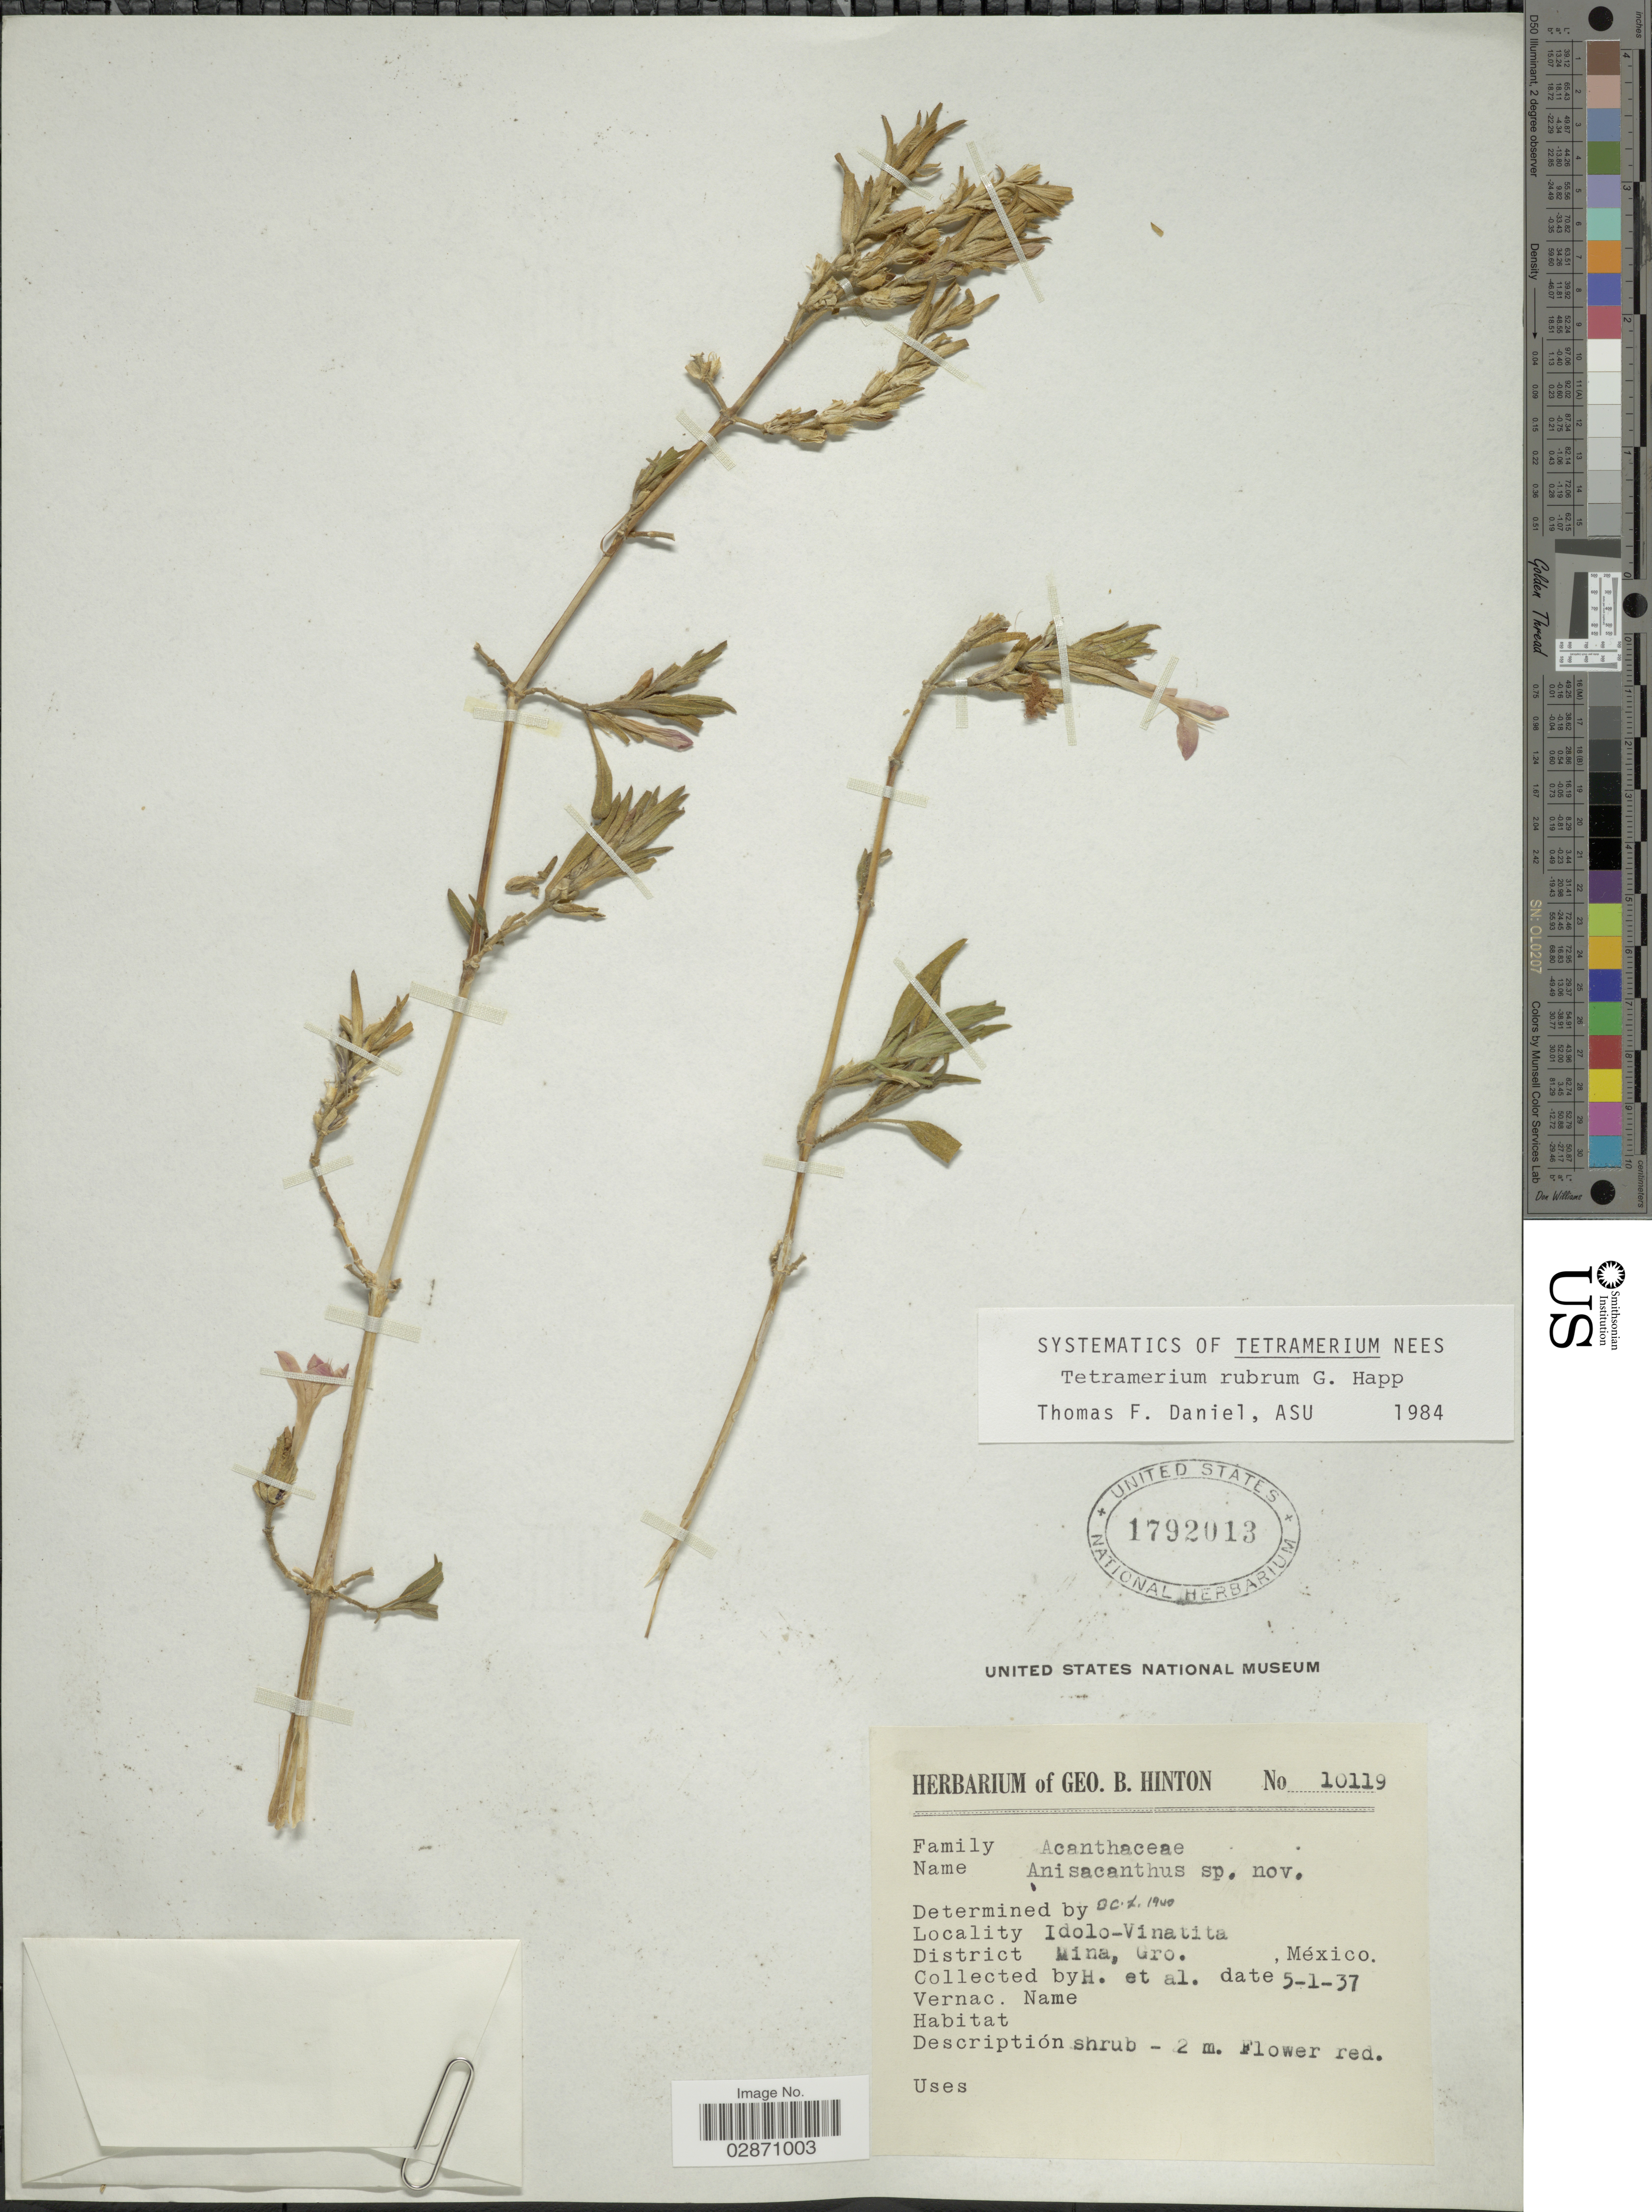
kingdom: Plantae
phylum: Tracheophyta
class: Magnoliopsida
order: Lamiales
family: Acanthaceae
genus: Tetramerium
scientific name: Tetramerium rubrum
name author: Happ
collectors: G. B. Hinton & et al.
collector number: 10119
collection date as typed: Transcribed d/m/y: 5/1/37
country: Mexico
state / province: Guerrero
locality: Idolo - Vinatita, District Mina.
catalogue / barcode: US 1792013